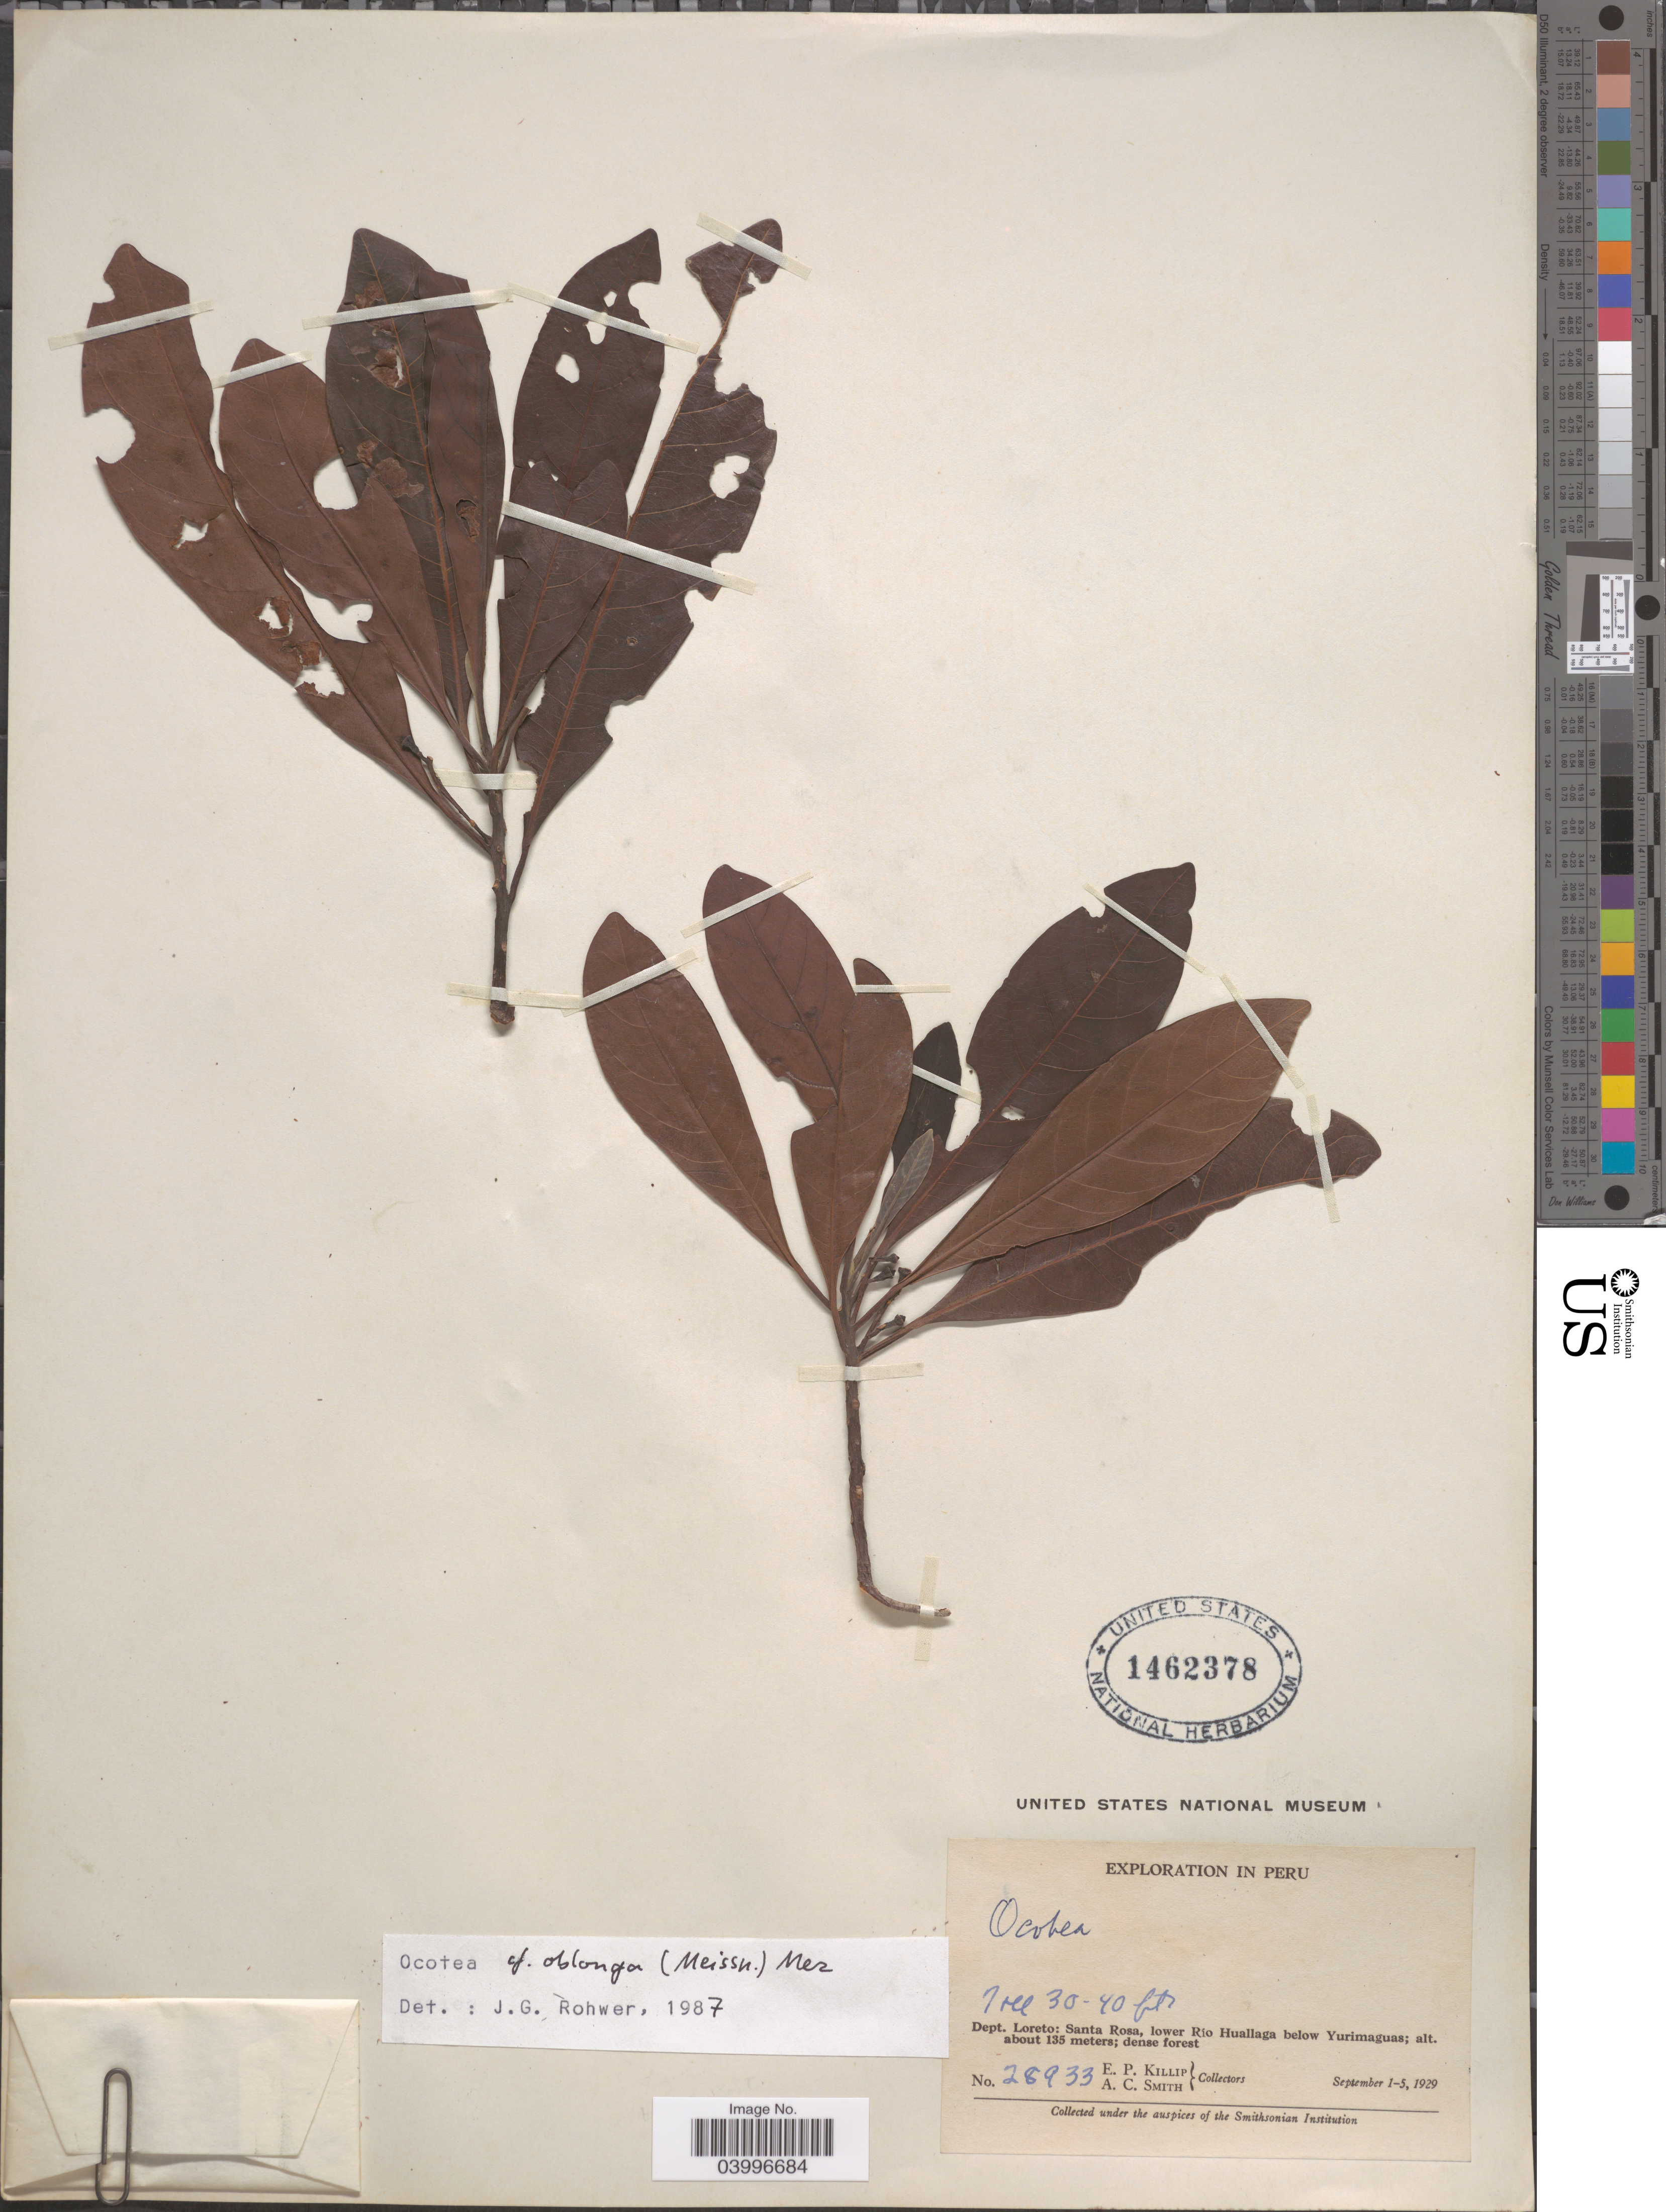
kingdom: Plantae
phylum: Tracheophyta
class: Magnoliopsida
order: Laurales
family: Lauraceae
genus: Ocotea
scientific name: Ocotea oblonga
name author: (Meisn.) Mez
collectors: E. P. Killip & A. C. Smith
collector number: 28933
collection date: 1929-09-01/1929-09-05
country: Peru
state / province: Loreto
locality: Dept. Loreto: Santa Rosa, lower Río Huallaga below Yurimaguas.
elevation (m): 135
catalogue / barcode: US 1462378